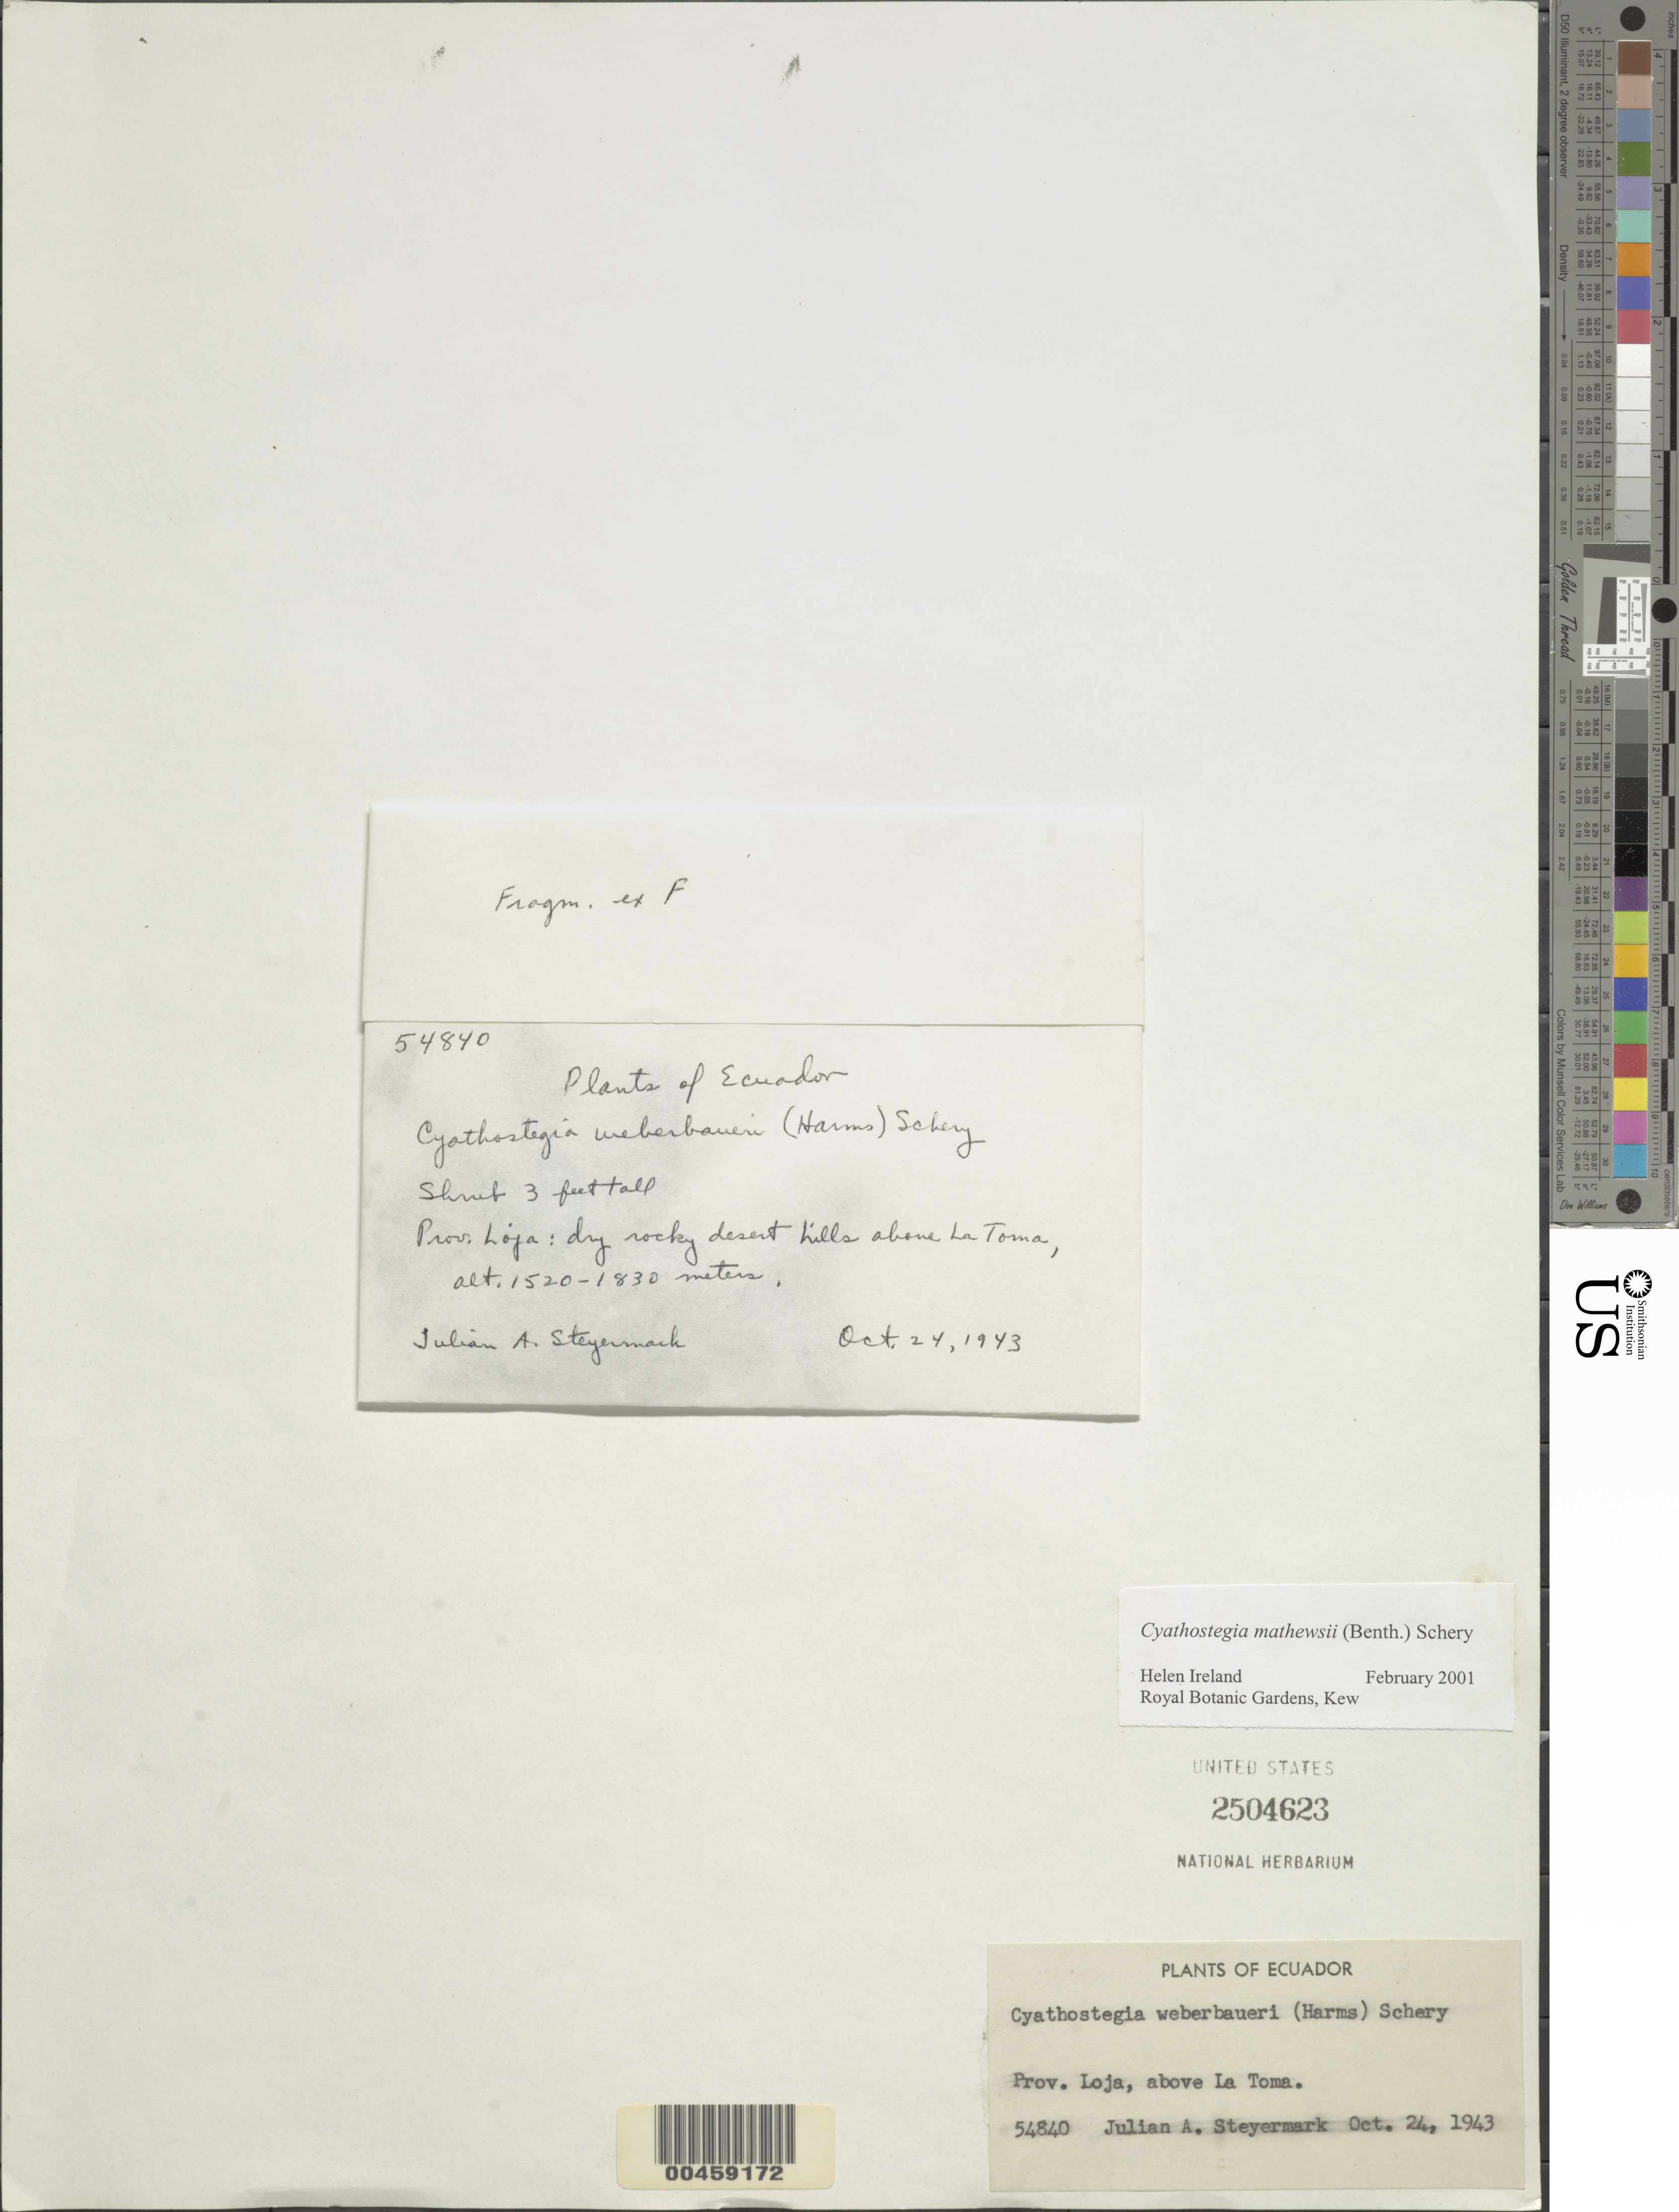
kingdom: Plantae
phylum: Tracheophyta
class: Magnoliopsida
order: Fabales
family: Fabaceae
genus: Cyathostegia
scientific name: Cyathostegia matthewsii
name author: (Benth.) Schery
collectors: J. Steyermark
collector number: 54840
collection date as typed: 24 Oct 1943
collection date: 1943-10-24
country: Ecuador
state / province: Loja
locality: La Toma, above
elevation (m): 1520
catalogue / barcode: US 2504623